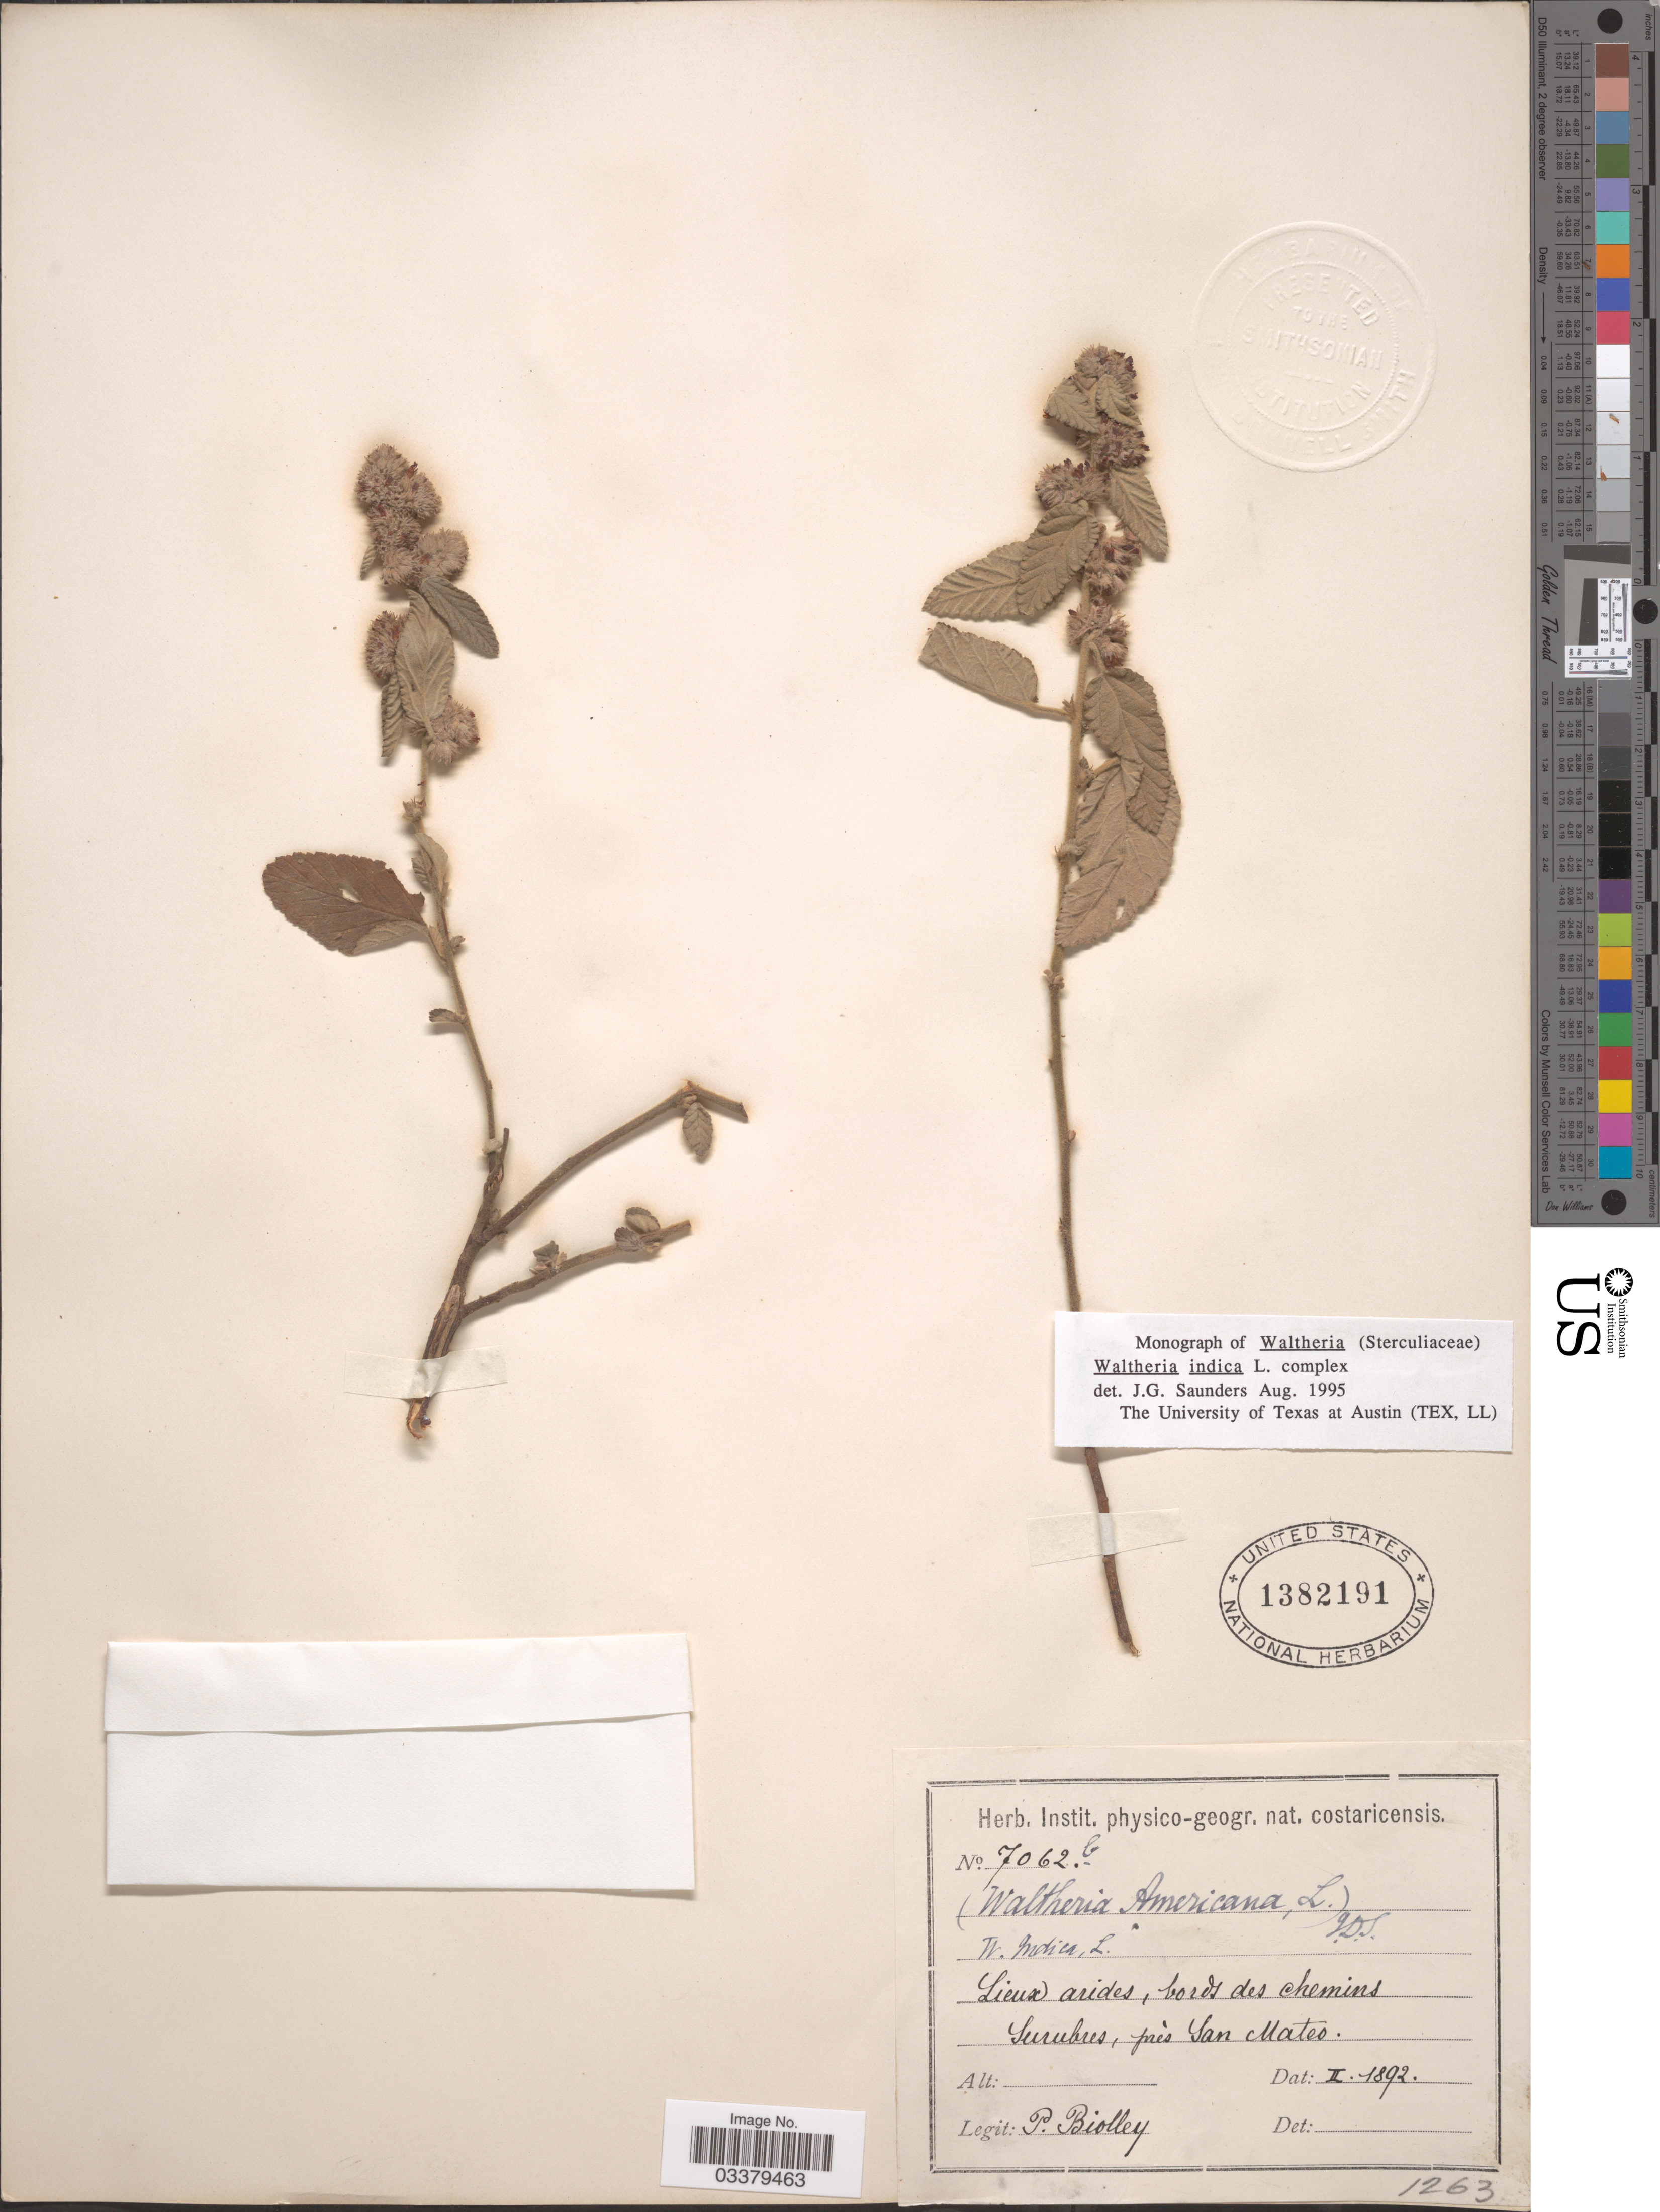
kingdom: Plantae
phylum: Tracheophyta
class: Magnoliopsida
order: Malvales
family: Malvaceae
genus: Waltheria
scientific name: Waltheria indica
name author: L.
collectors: P. Biolley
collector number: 7062b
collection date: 1892-02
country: Costa Rica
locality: Lieux arides, bords des chemins. Surubres, près San Mateo.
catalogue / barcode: US 1382191